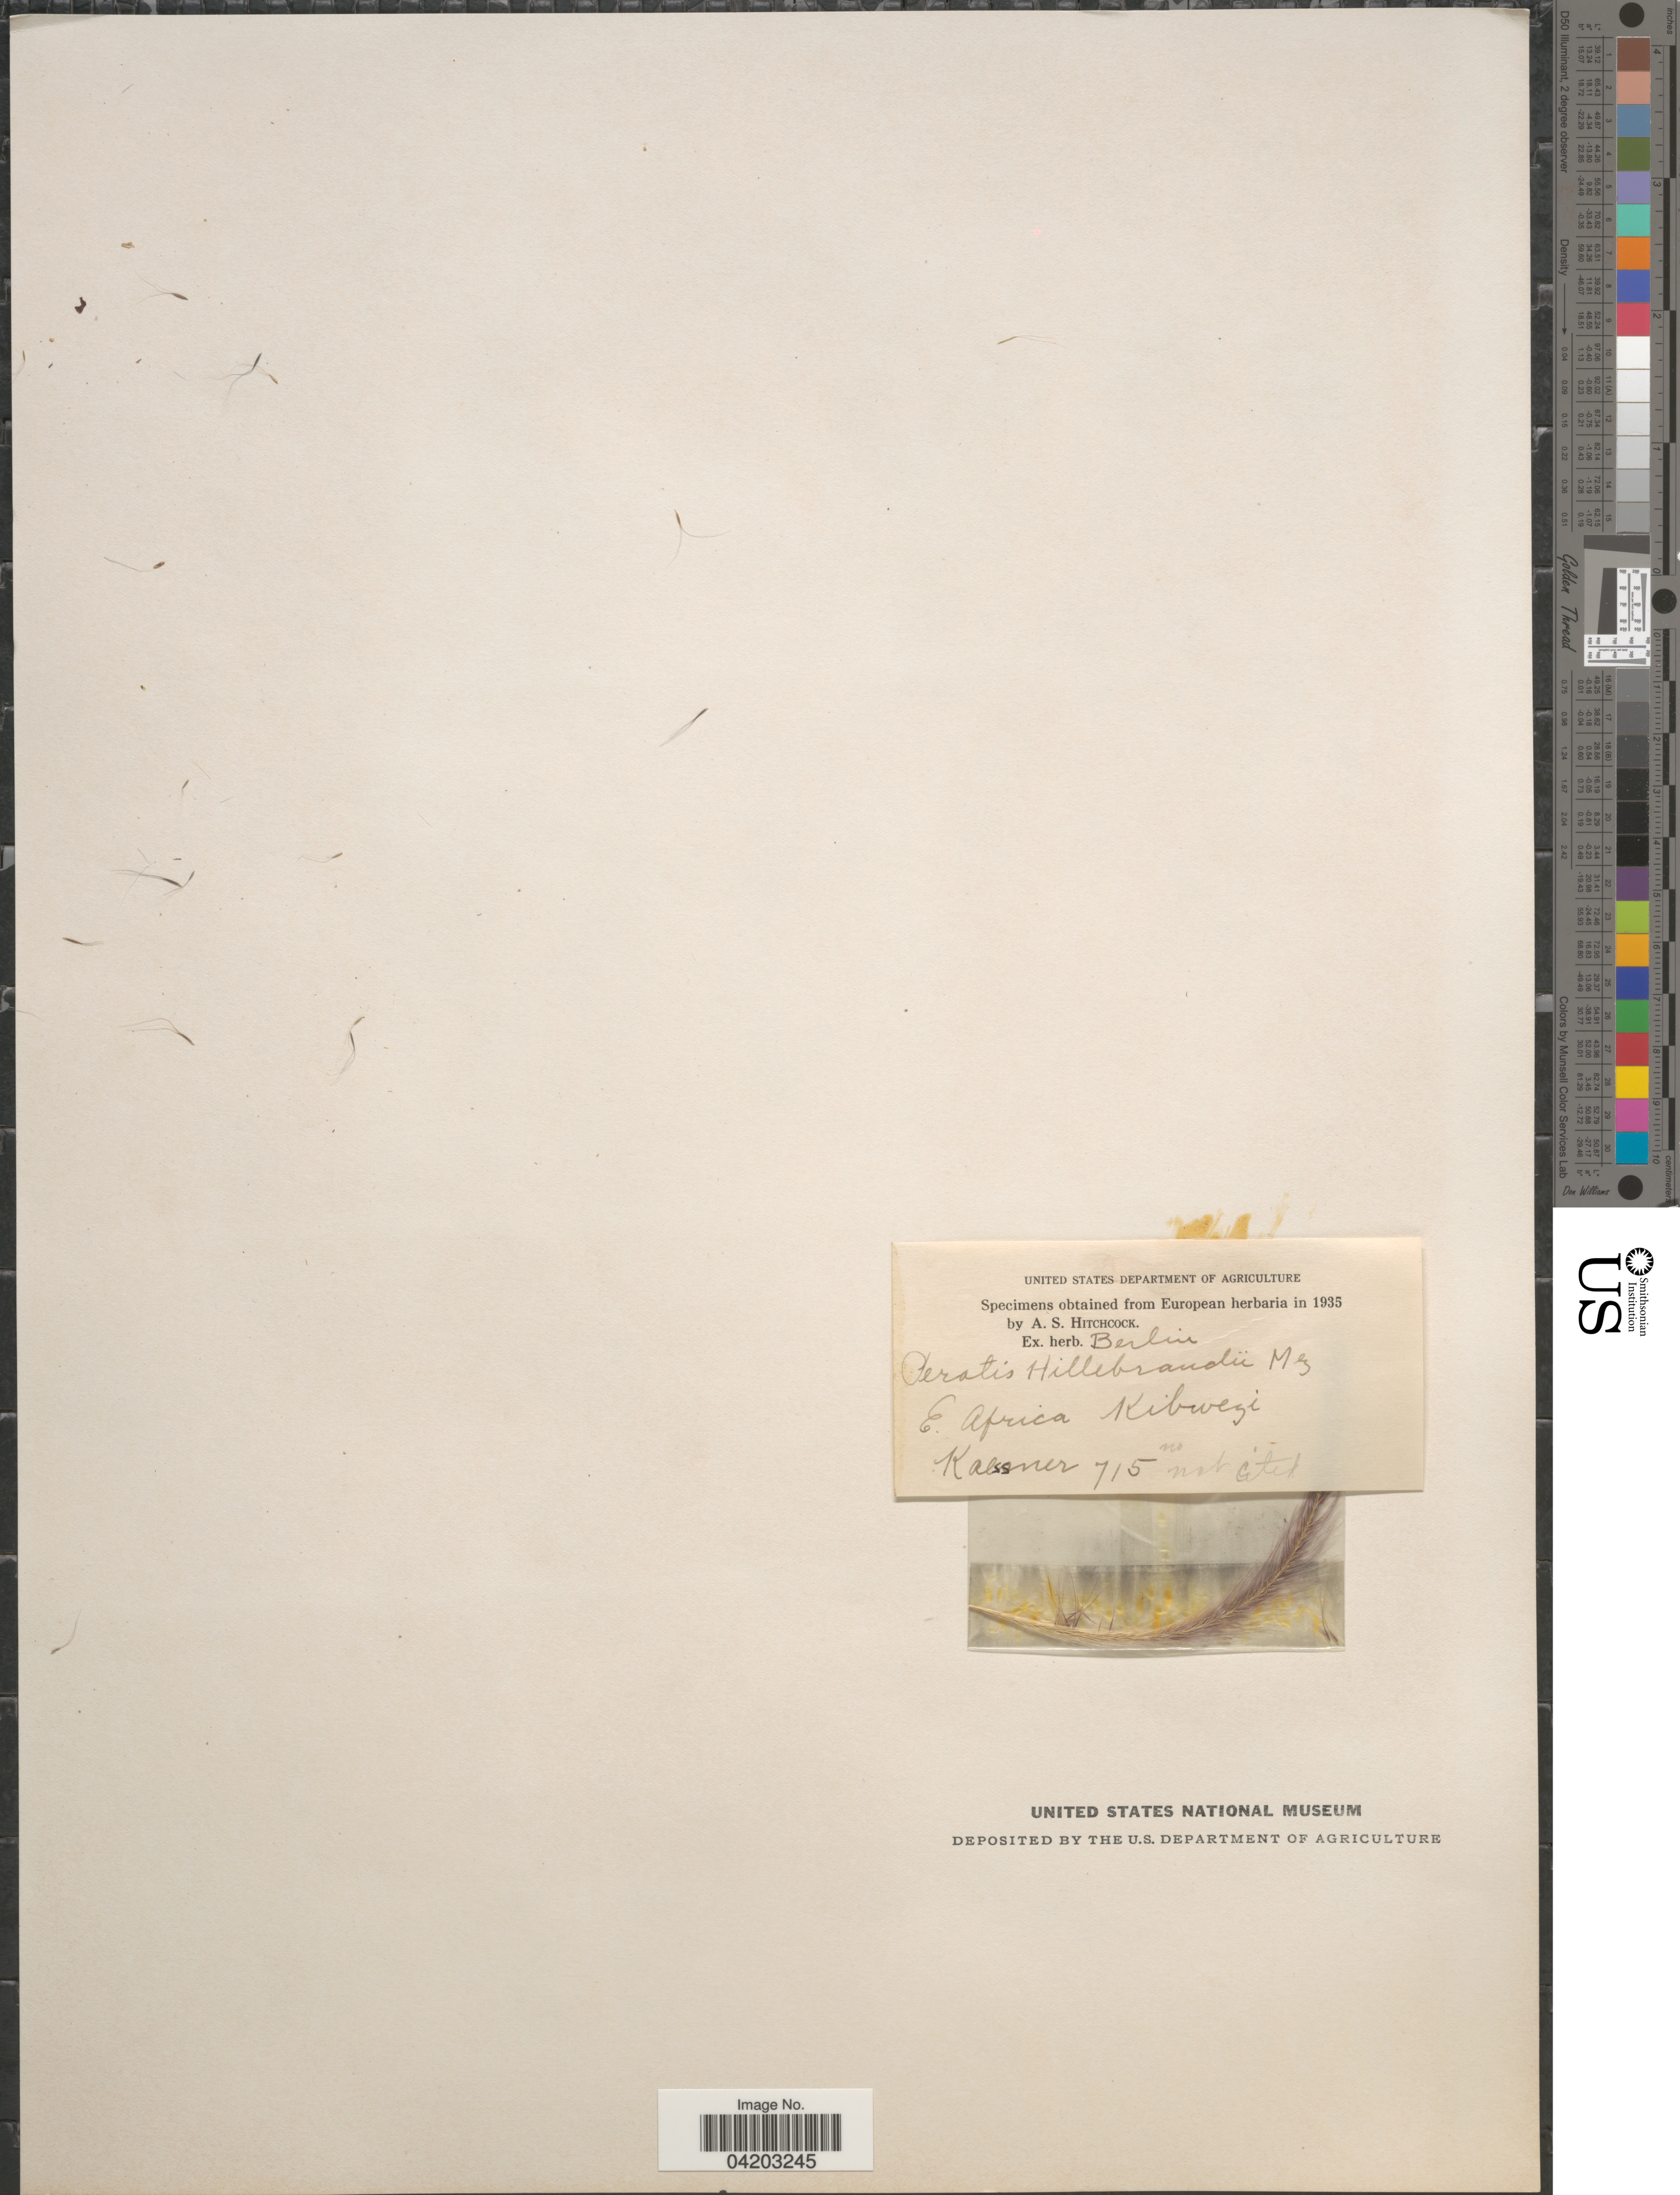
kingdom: Plantae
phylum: Tracheophyta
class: Liliopsida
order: Poales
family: Poaceae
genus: Perotis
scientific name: Perotis hildebrandtii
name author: Mez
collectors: Kaessner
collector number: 715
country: Kenya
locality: E. Africa Kibwezi.